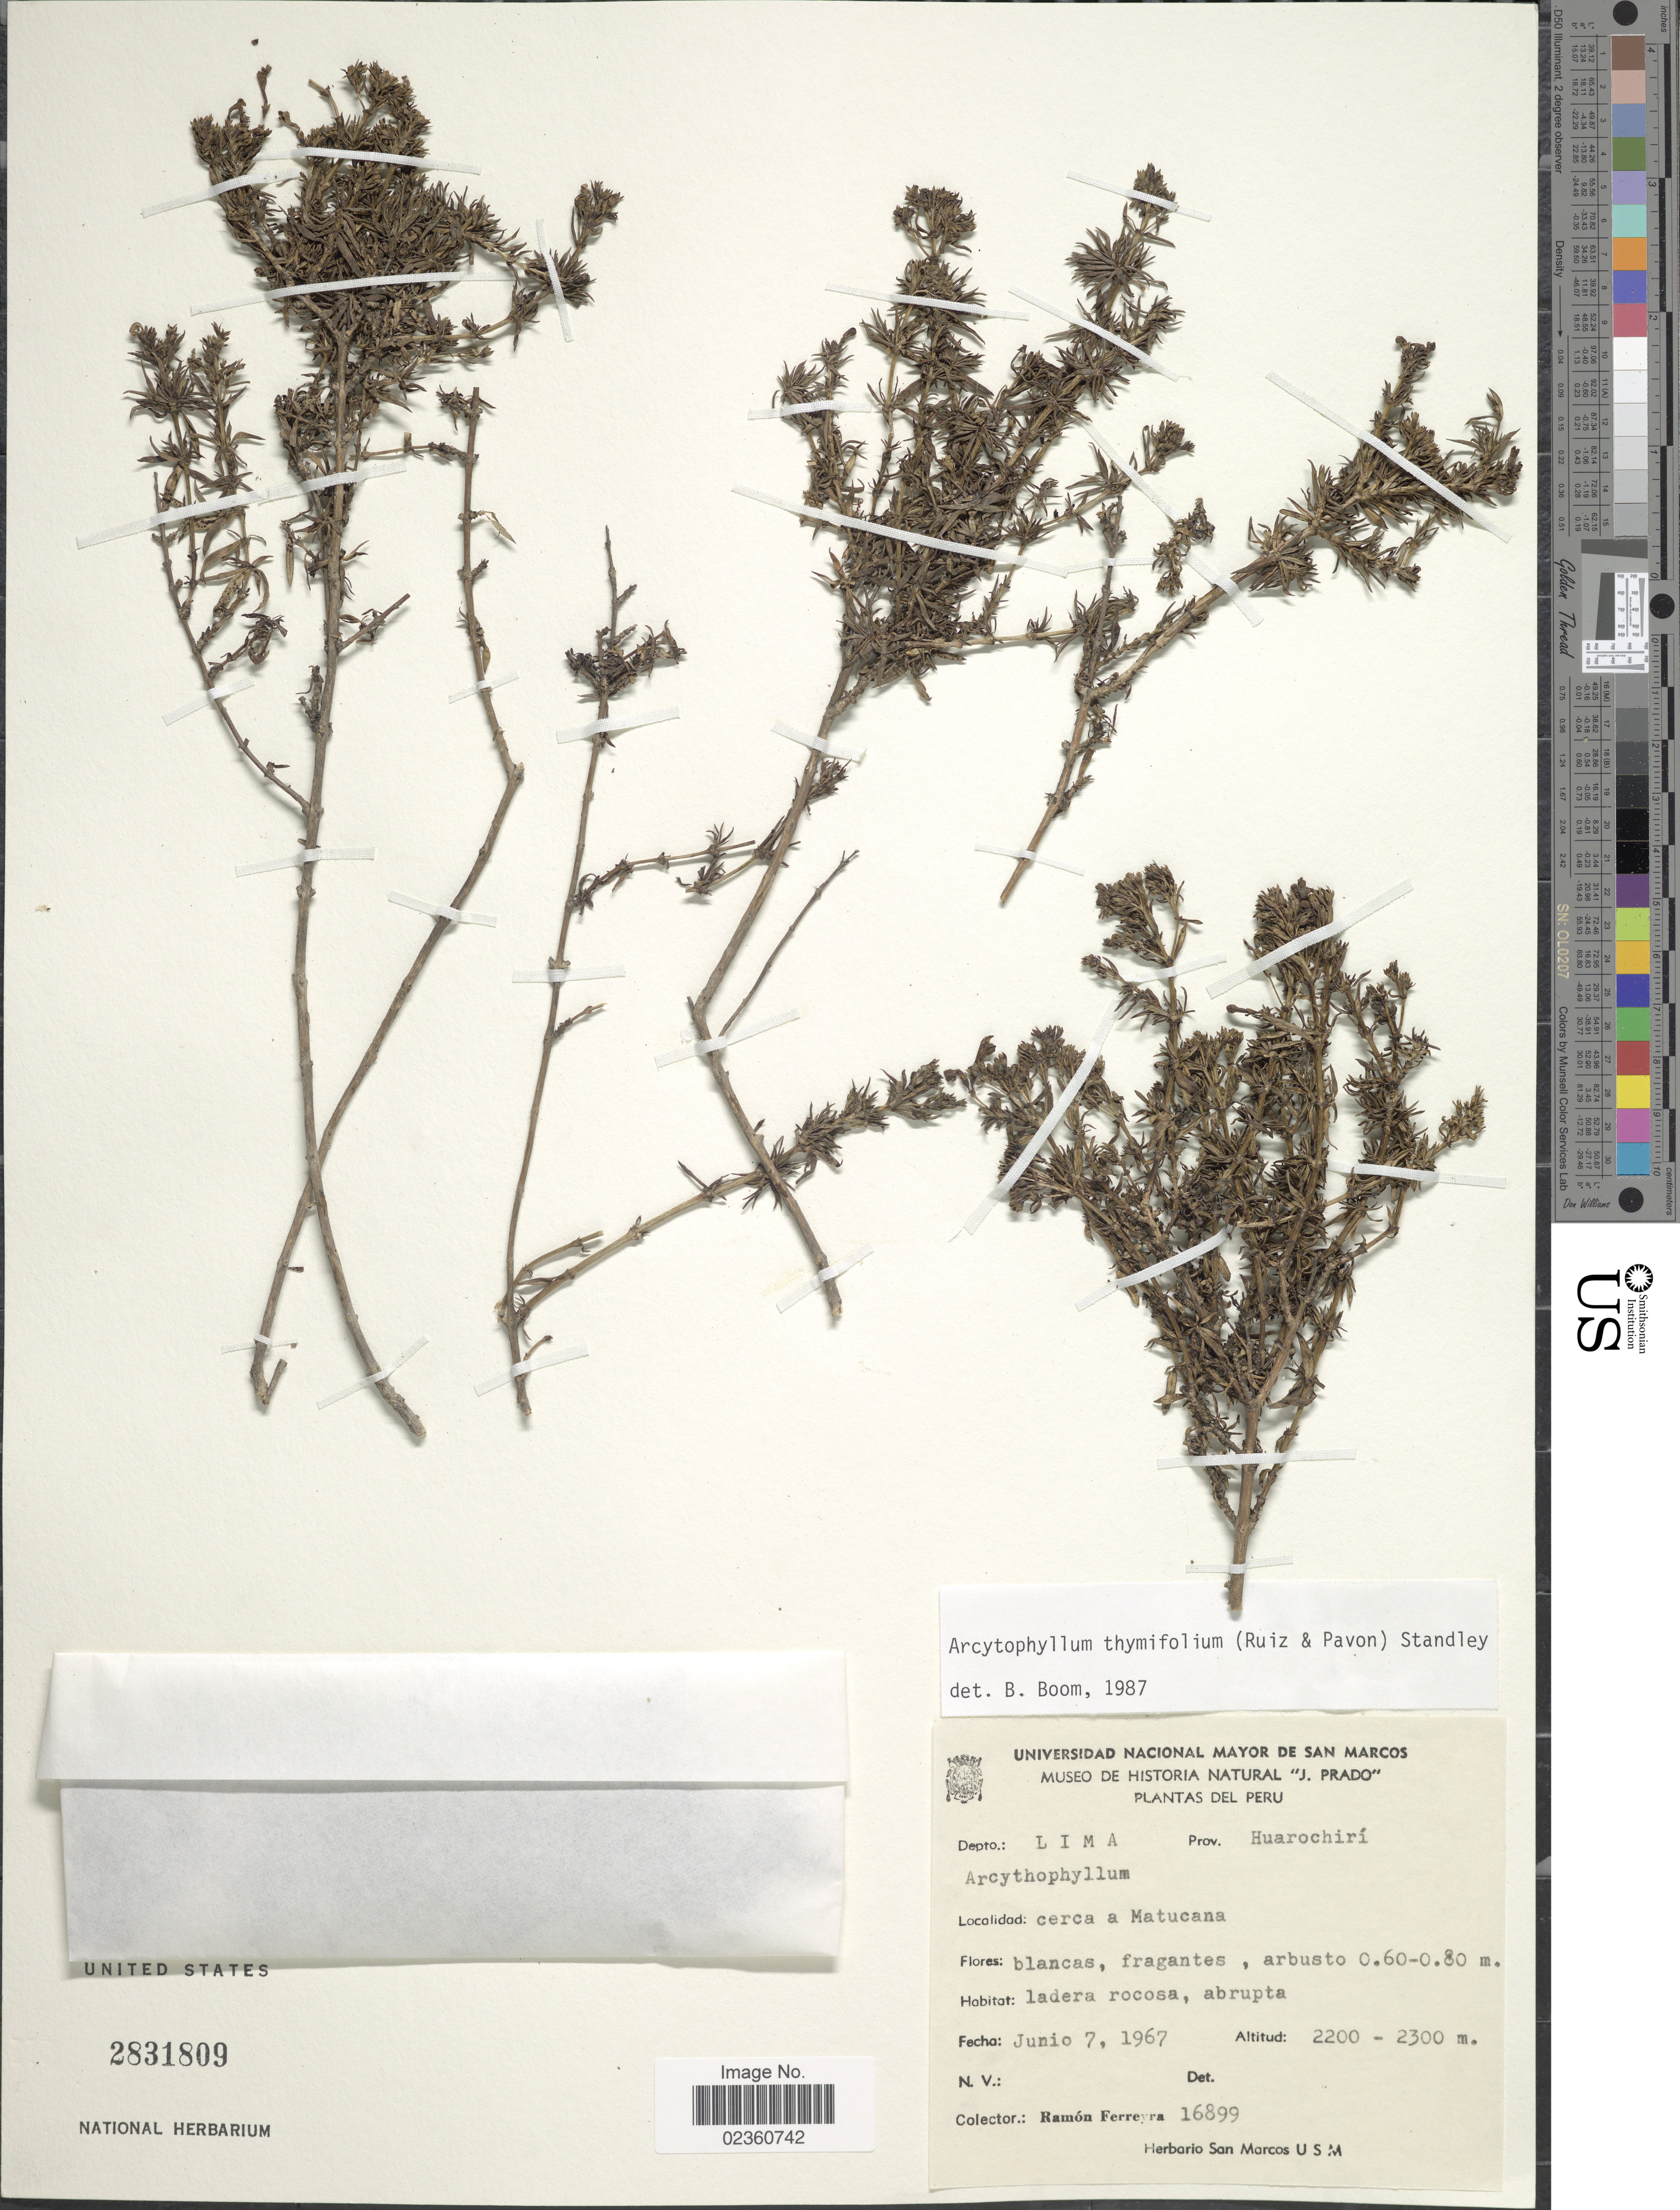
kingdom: Plantae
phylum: Tracheophyta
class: Magnoliopsida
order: Gentianales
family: Rubiaceae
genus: Arcytophyllum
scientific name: Arcytophyllum thymifolium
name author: (Ruiz & Pav.) Standl.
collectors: R. A. Ferreyra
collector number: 16899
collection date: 1967-06-07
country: Peru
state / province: Lima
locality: Depto: Lima, Prov. Huarochirí, cerca a Matucana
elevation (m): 2200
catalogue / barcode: US 2831809